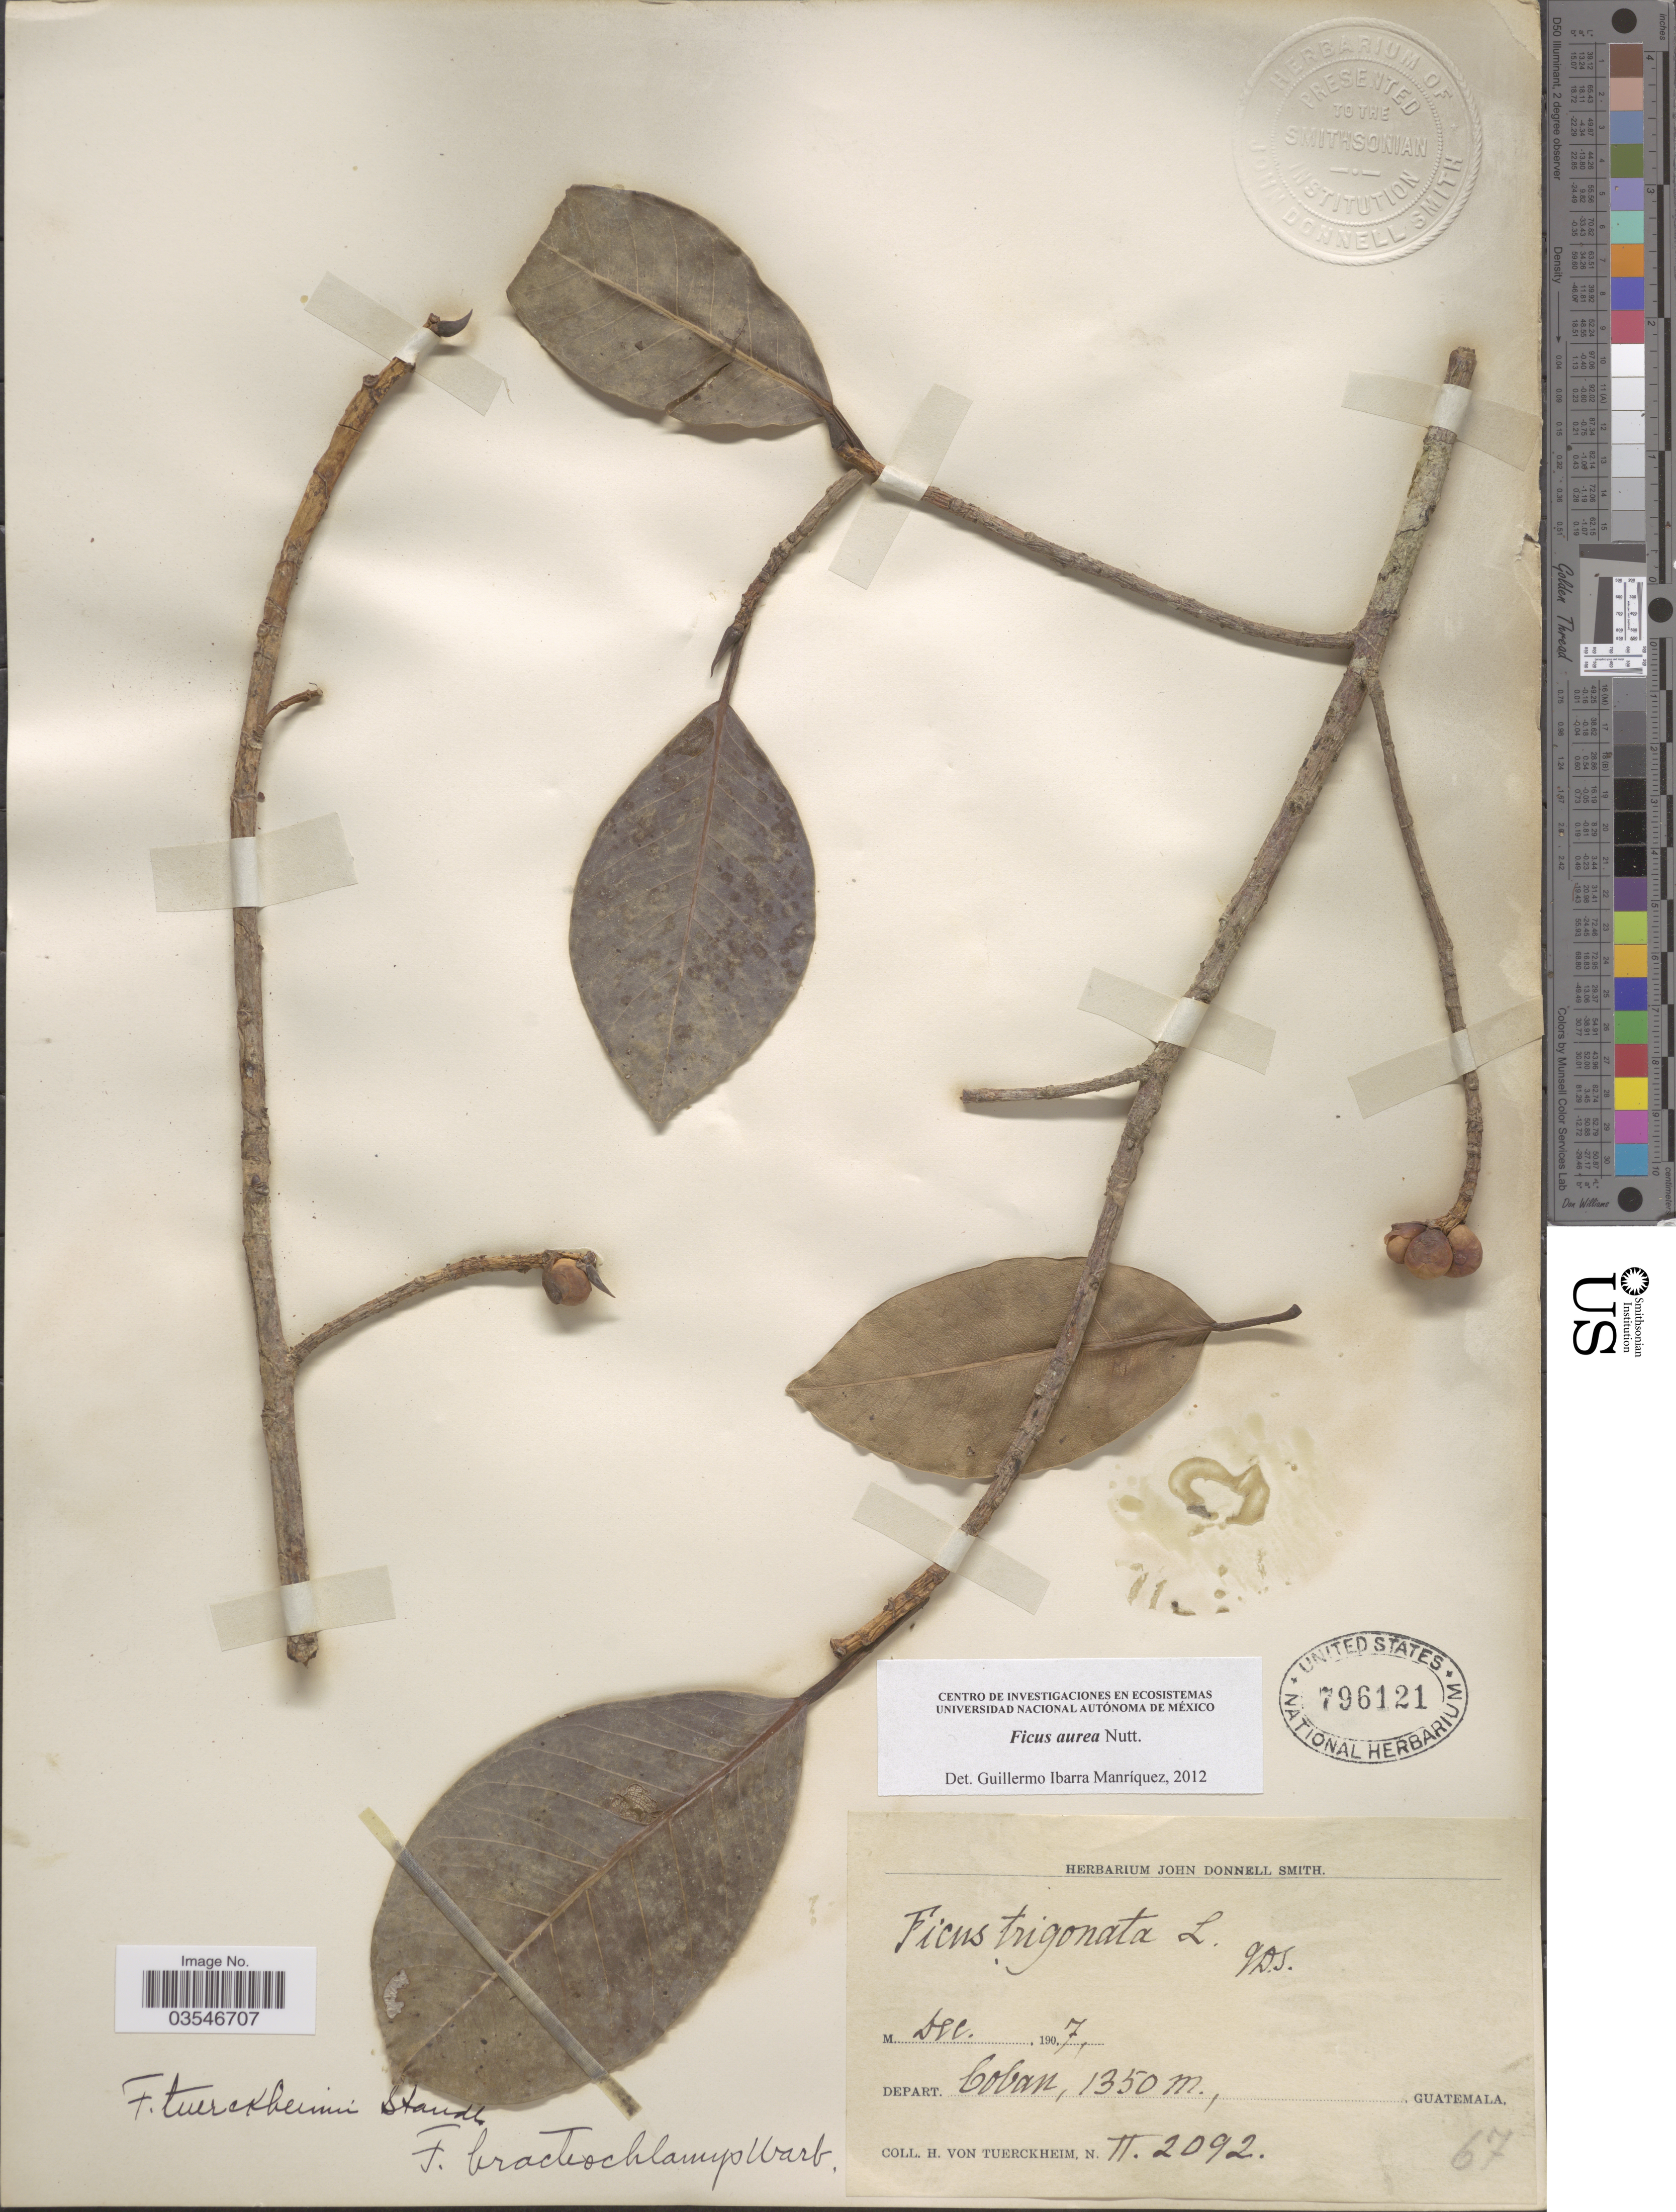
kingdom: Plantae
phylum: Tracheophyta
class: Magnoliopsida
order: Rosales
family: Moraceae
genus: Ficus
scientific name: Ficus aurea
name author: Nutt.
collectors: H. von Türckheim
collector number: II.2092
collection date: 1907-12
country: Guatemala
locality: Depart. Coban.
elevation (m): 1350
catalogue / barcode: US 796121